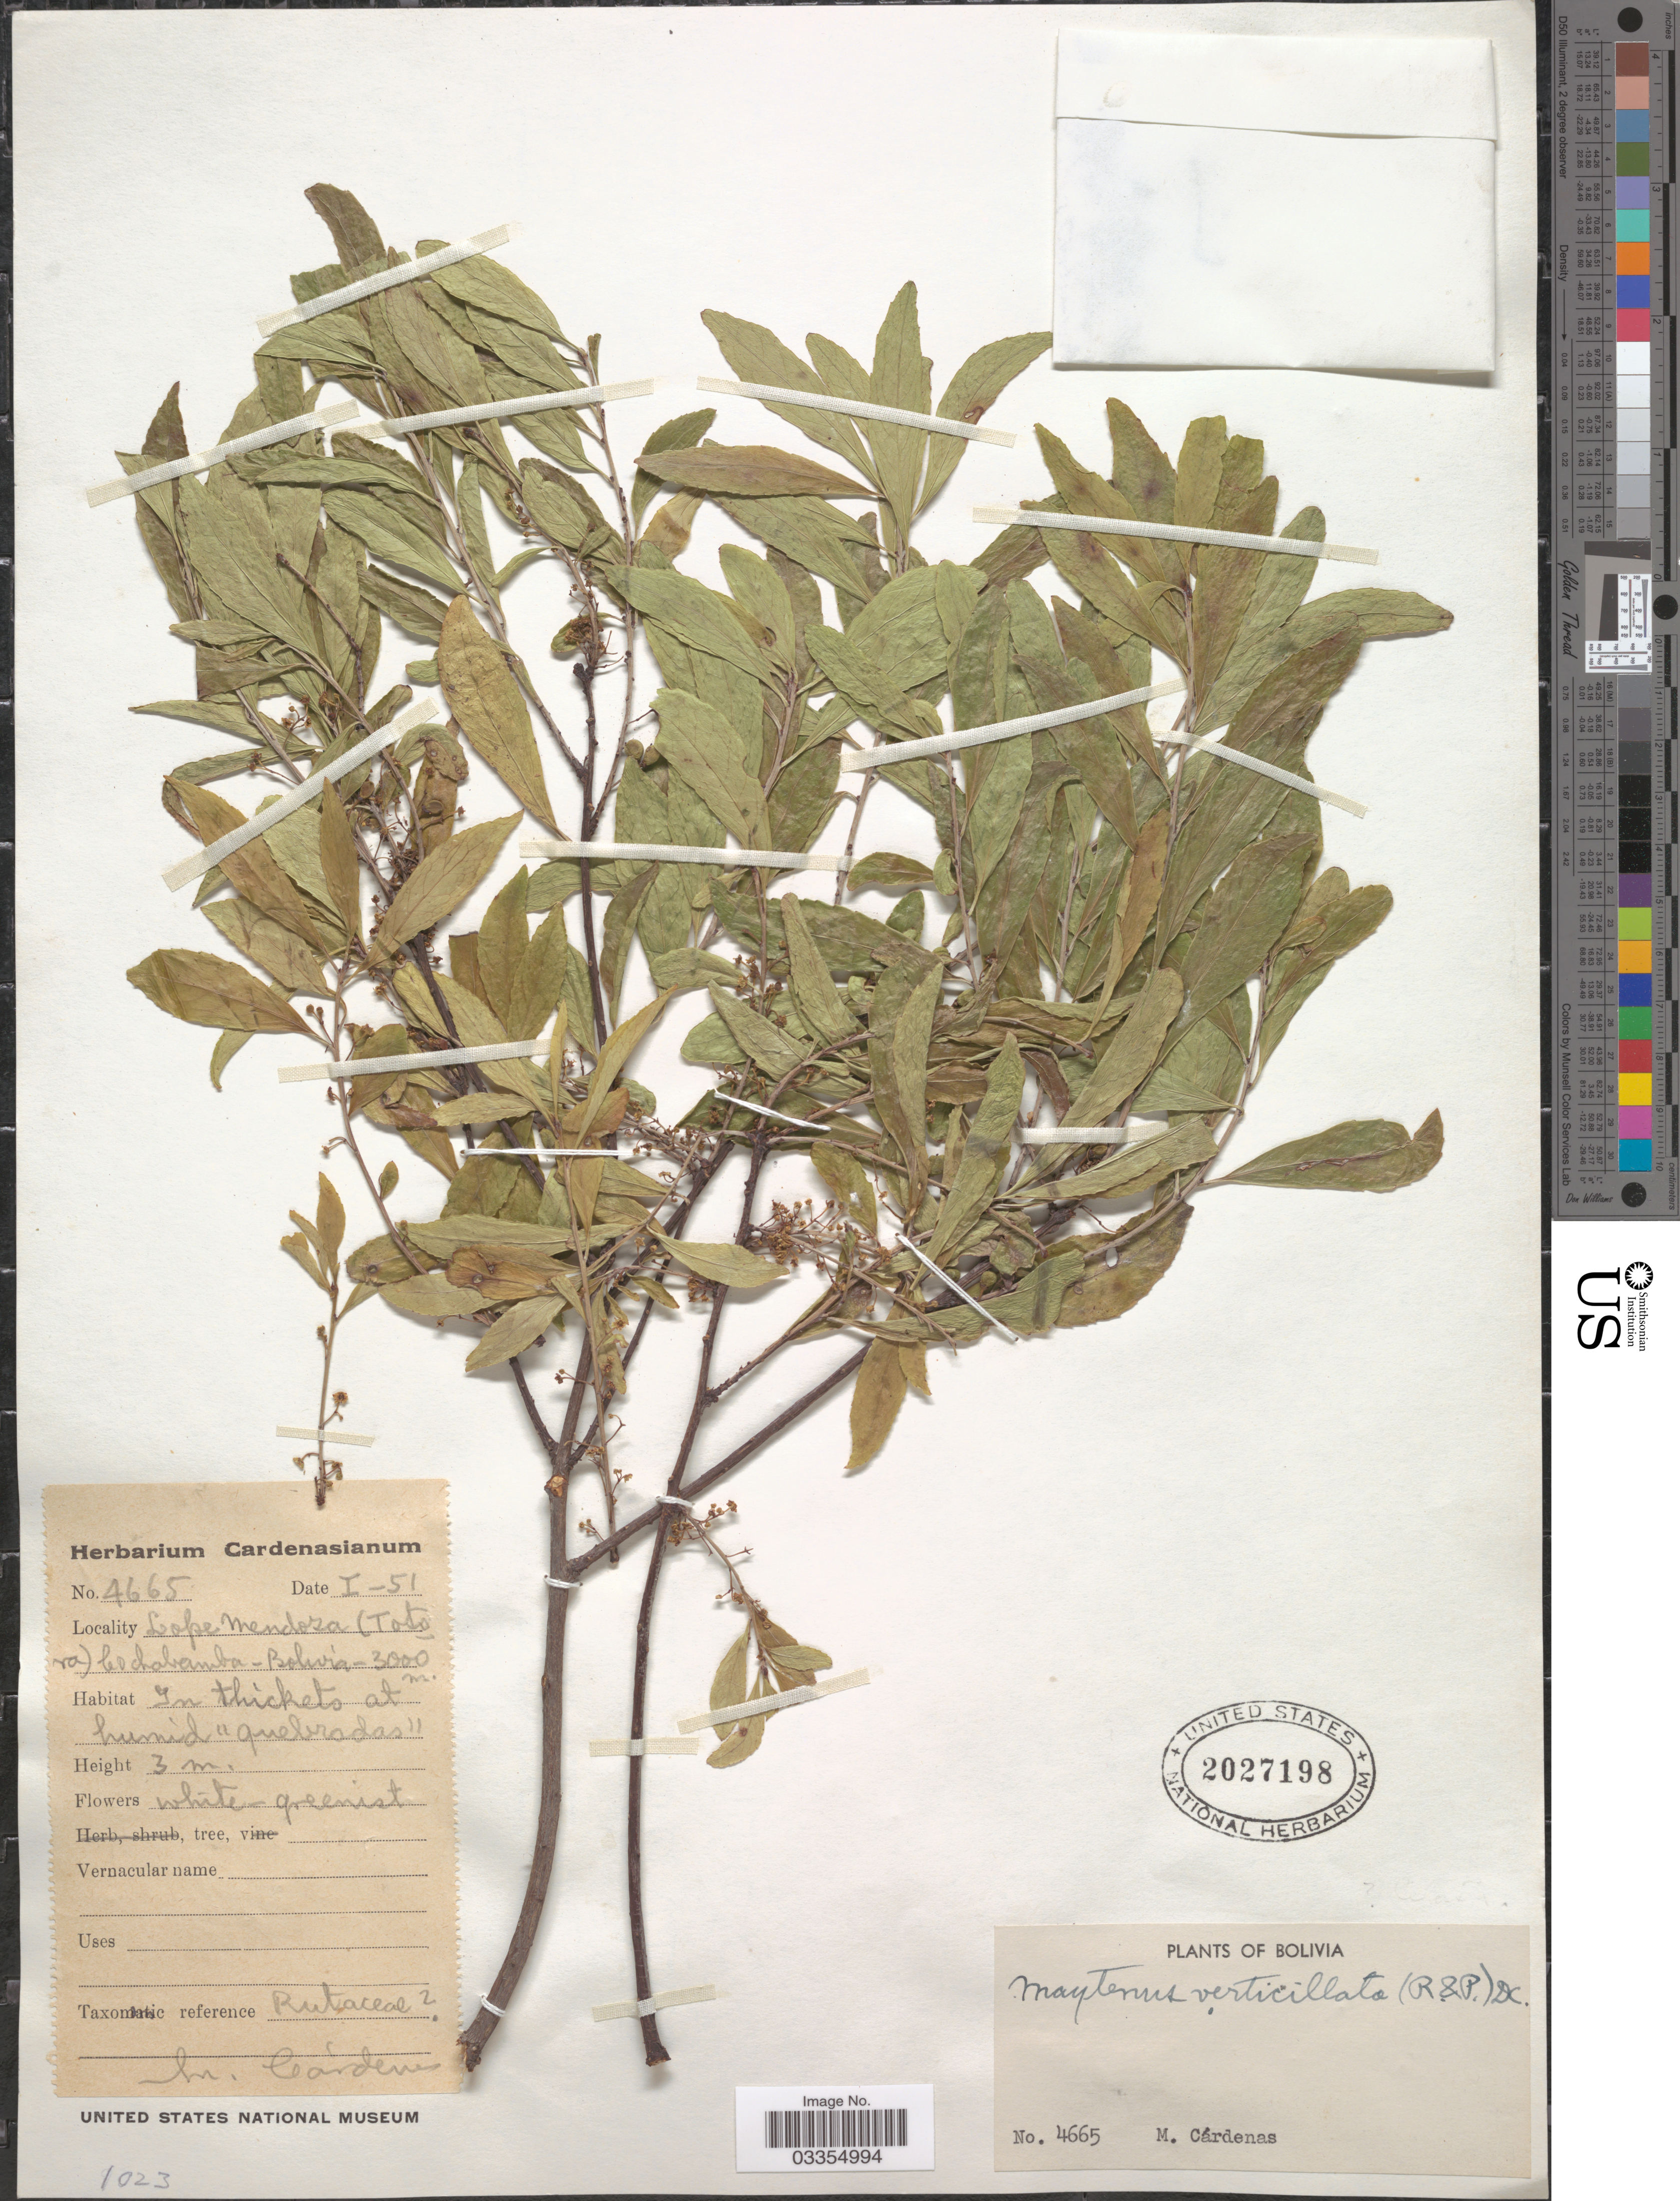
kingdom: Plantae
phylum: Tracheophyta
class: Magnoliopsida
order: Celastrales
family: Celastraceae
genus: Maytenus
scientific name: Maytenus verticillata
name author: (Ruiz & Pav.) DC.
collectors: M. Cárdenas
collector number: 4665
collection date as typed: Transcribed d/m/y: /1/51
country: Bolivia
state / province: Cochabamba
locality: Lope Mendoza (Totora).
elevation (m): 3000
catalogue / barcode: US 2027198